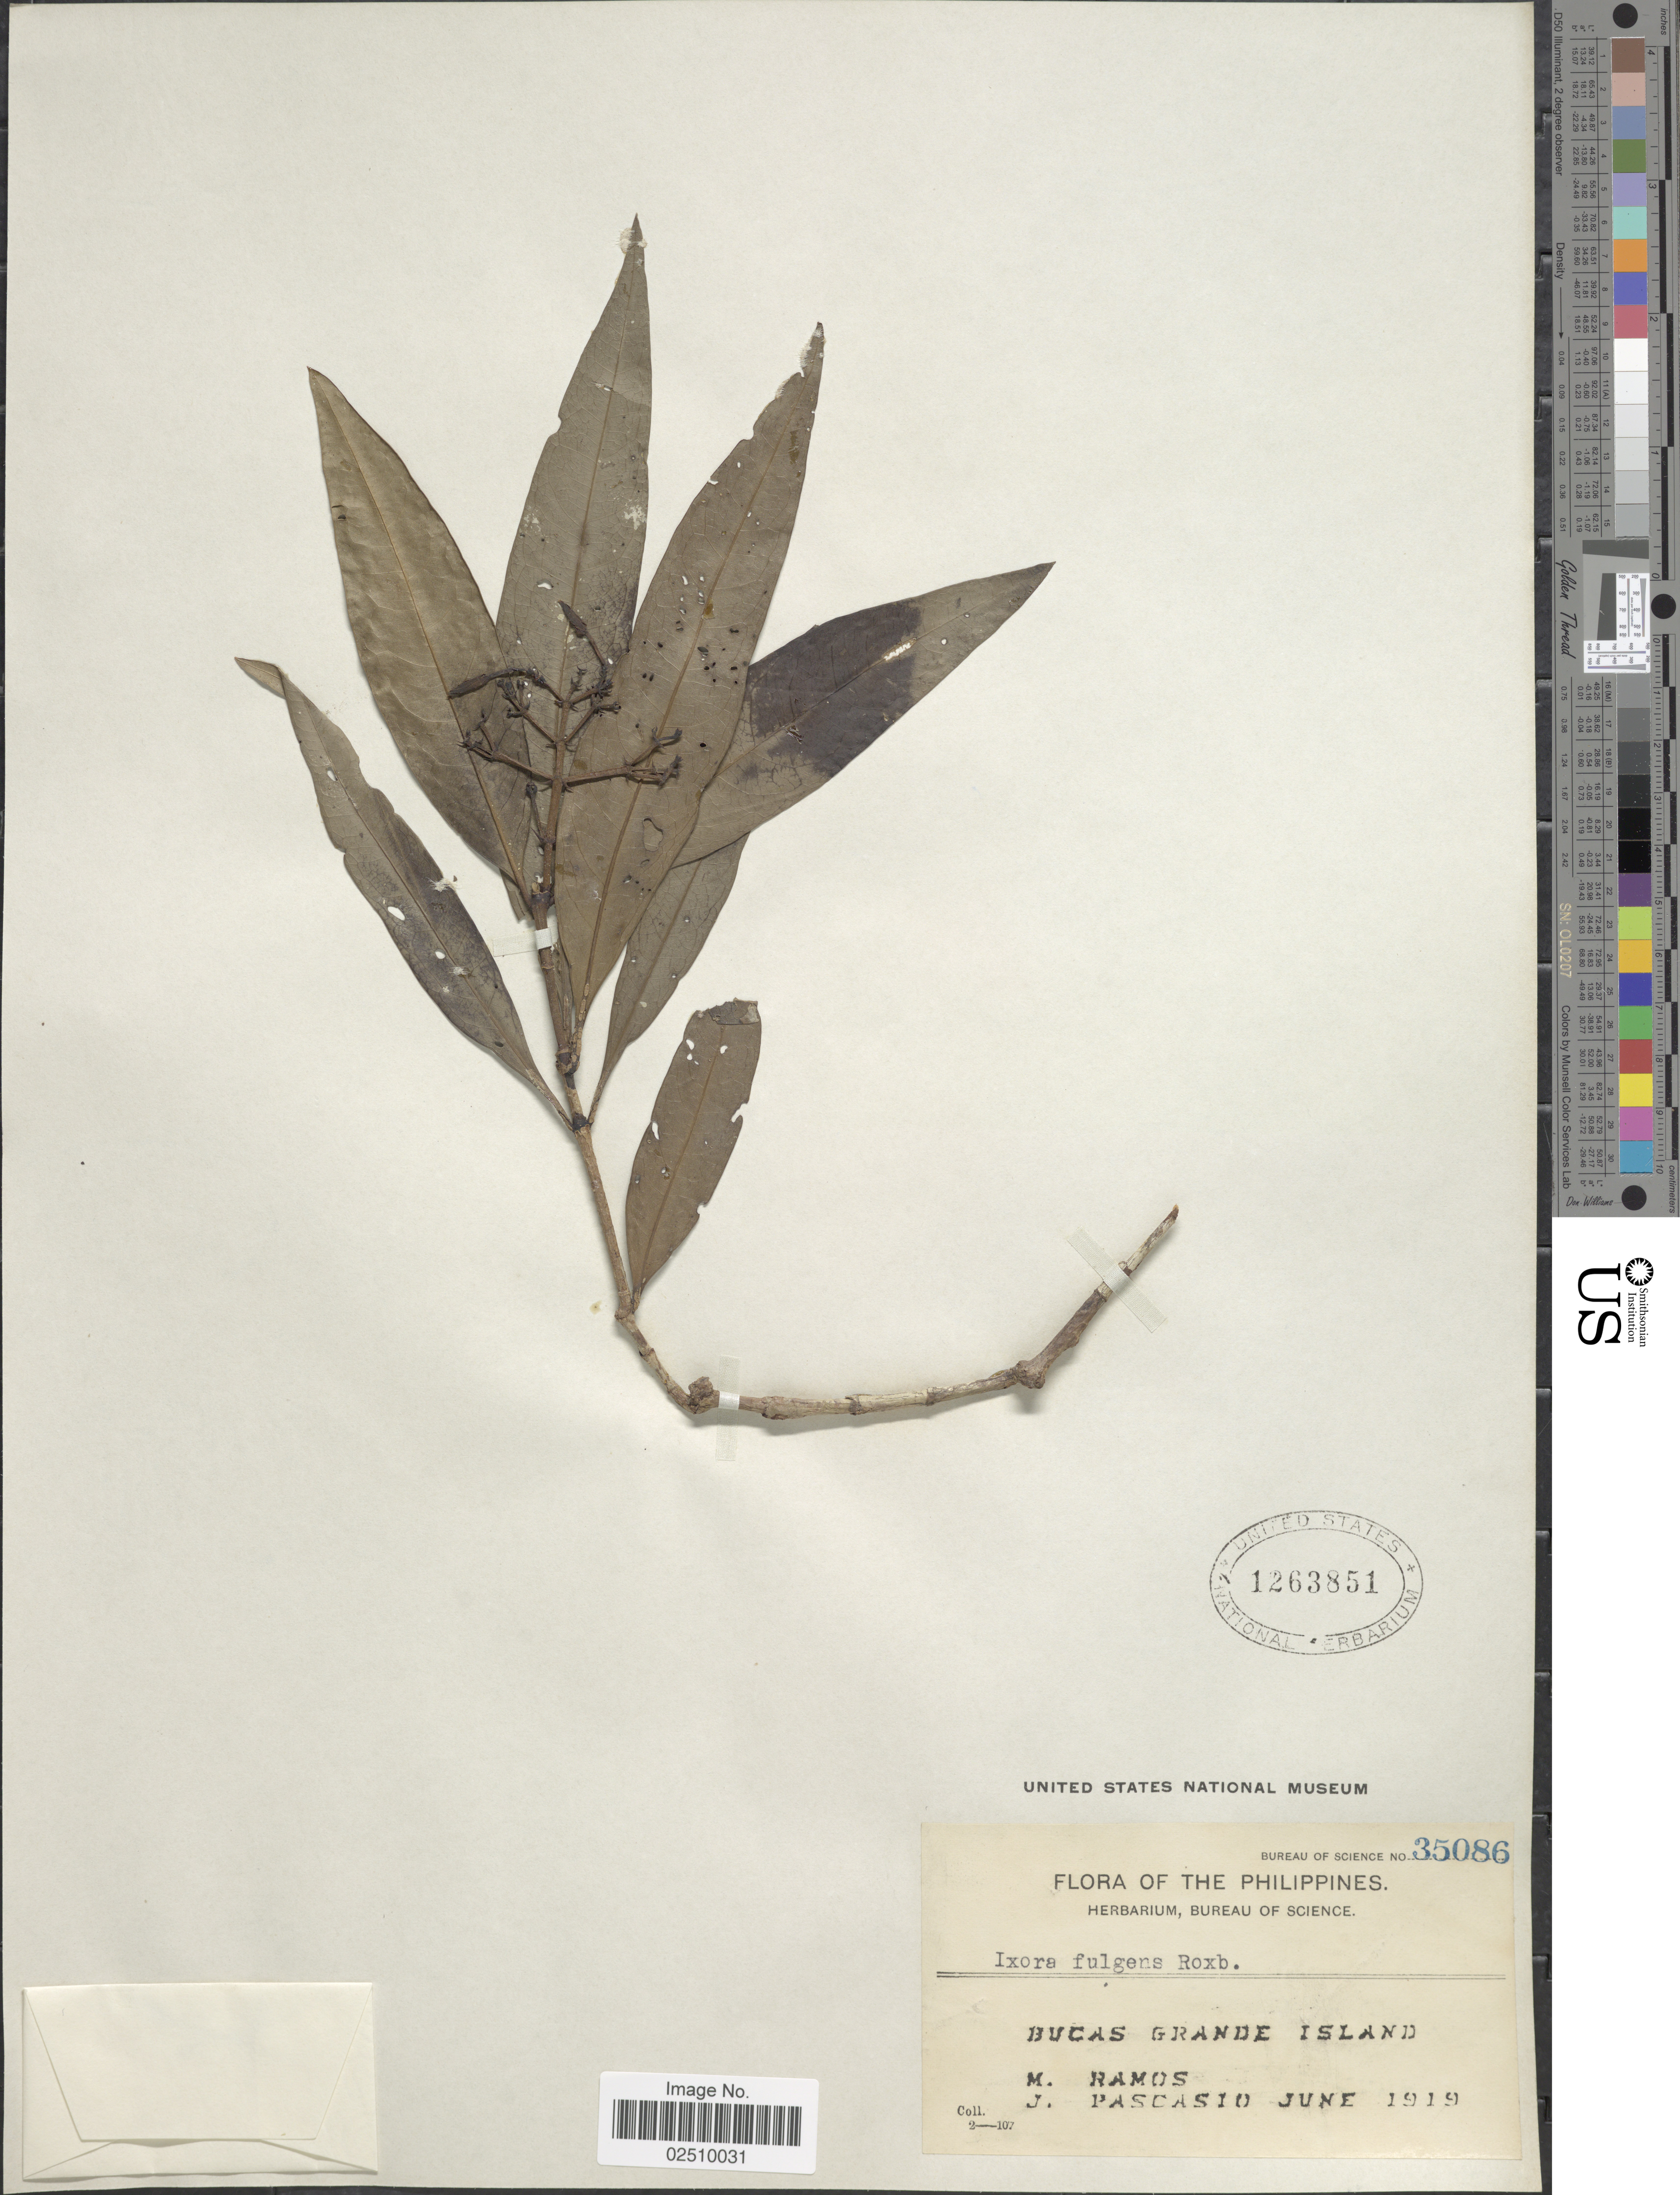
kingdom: Plantae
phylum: Tracheophyta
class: Magnoliopsida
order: Gentianales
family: Rubiaceae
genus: Ixora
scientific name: Ixora fulgens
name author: Bremek.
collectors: M. Ramos & J. Pascasio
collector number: Bureau of Science 35086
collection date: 1919-06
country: Philippines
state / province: Caraga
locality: Bucas Grande Island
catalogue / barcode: US 1263851